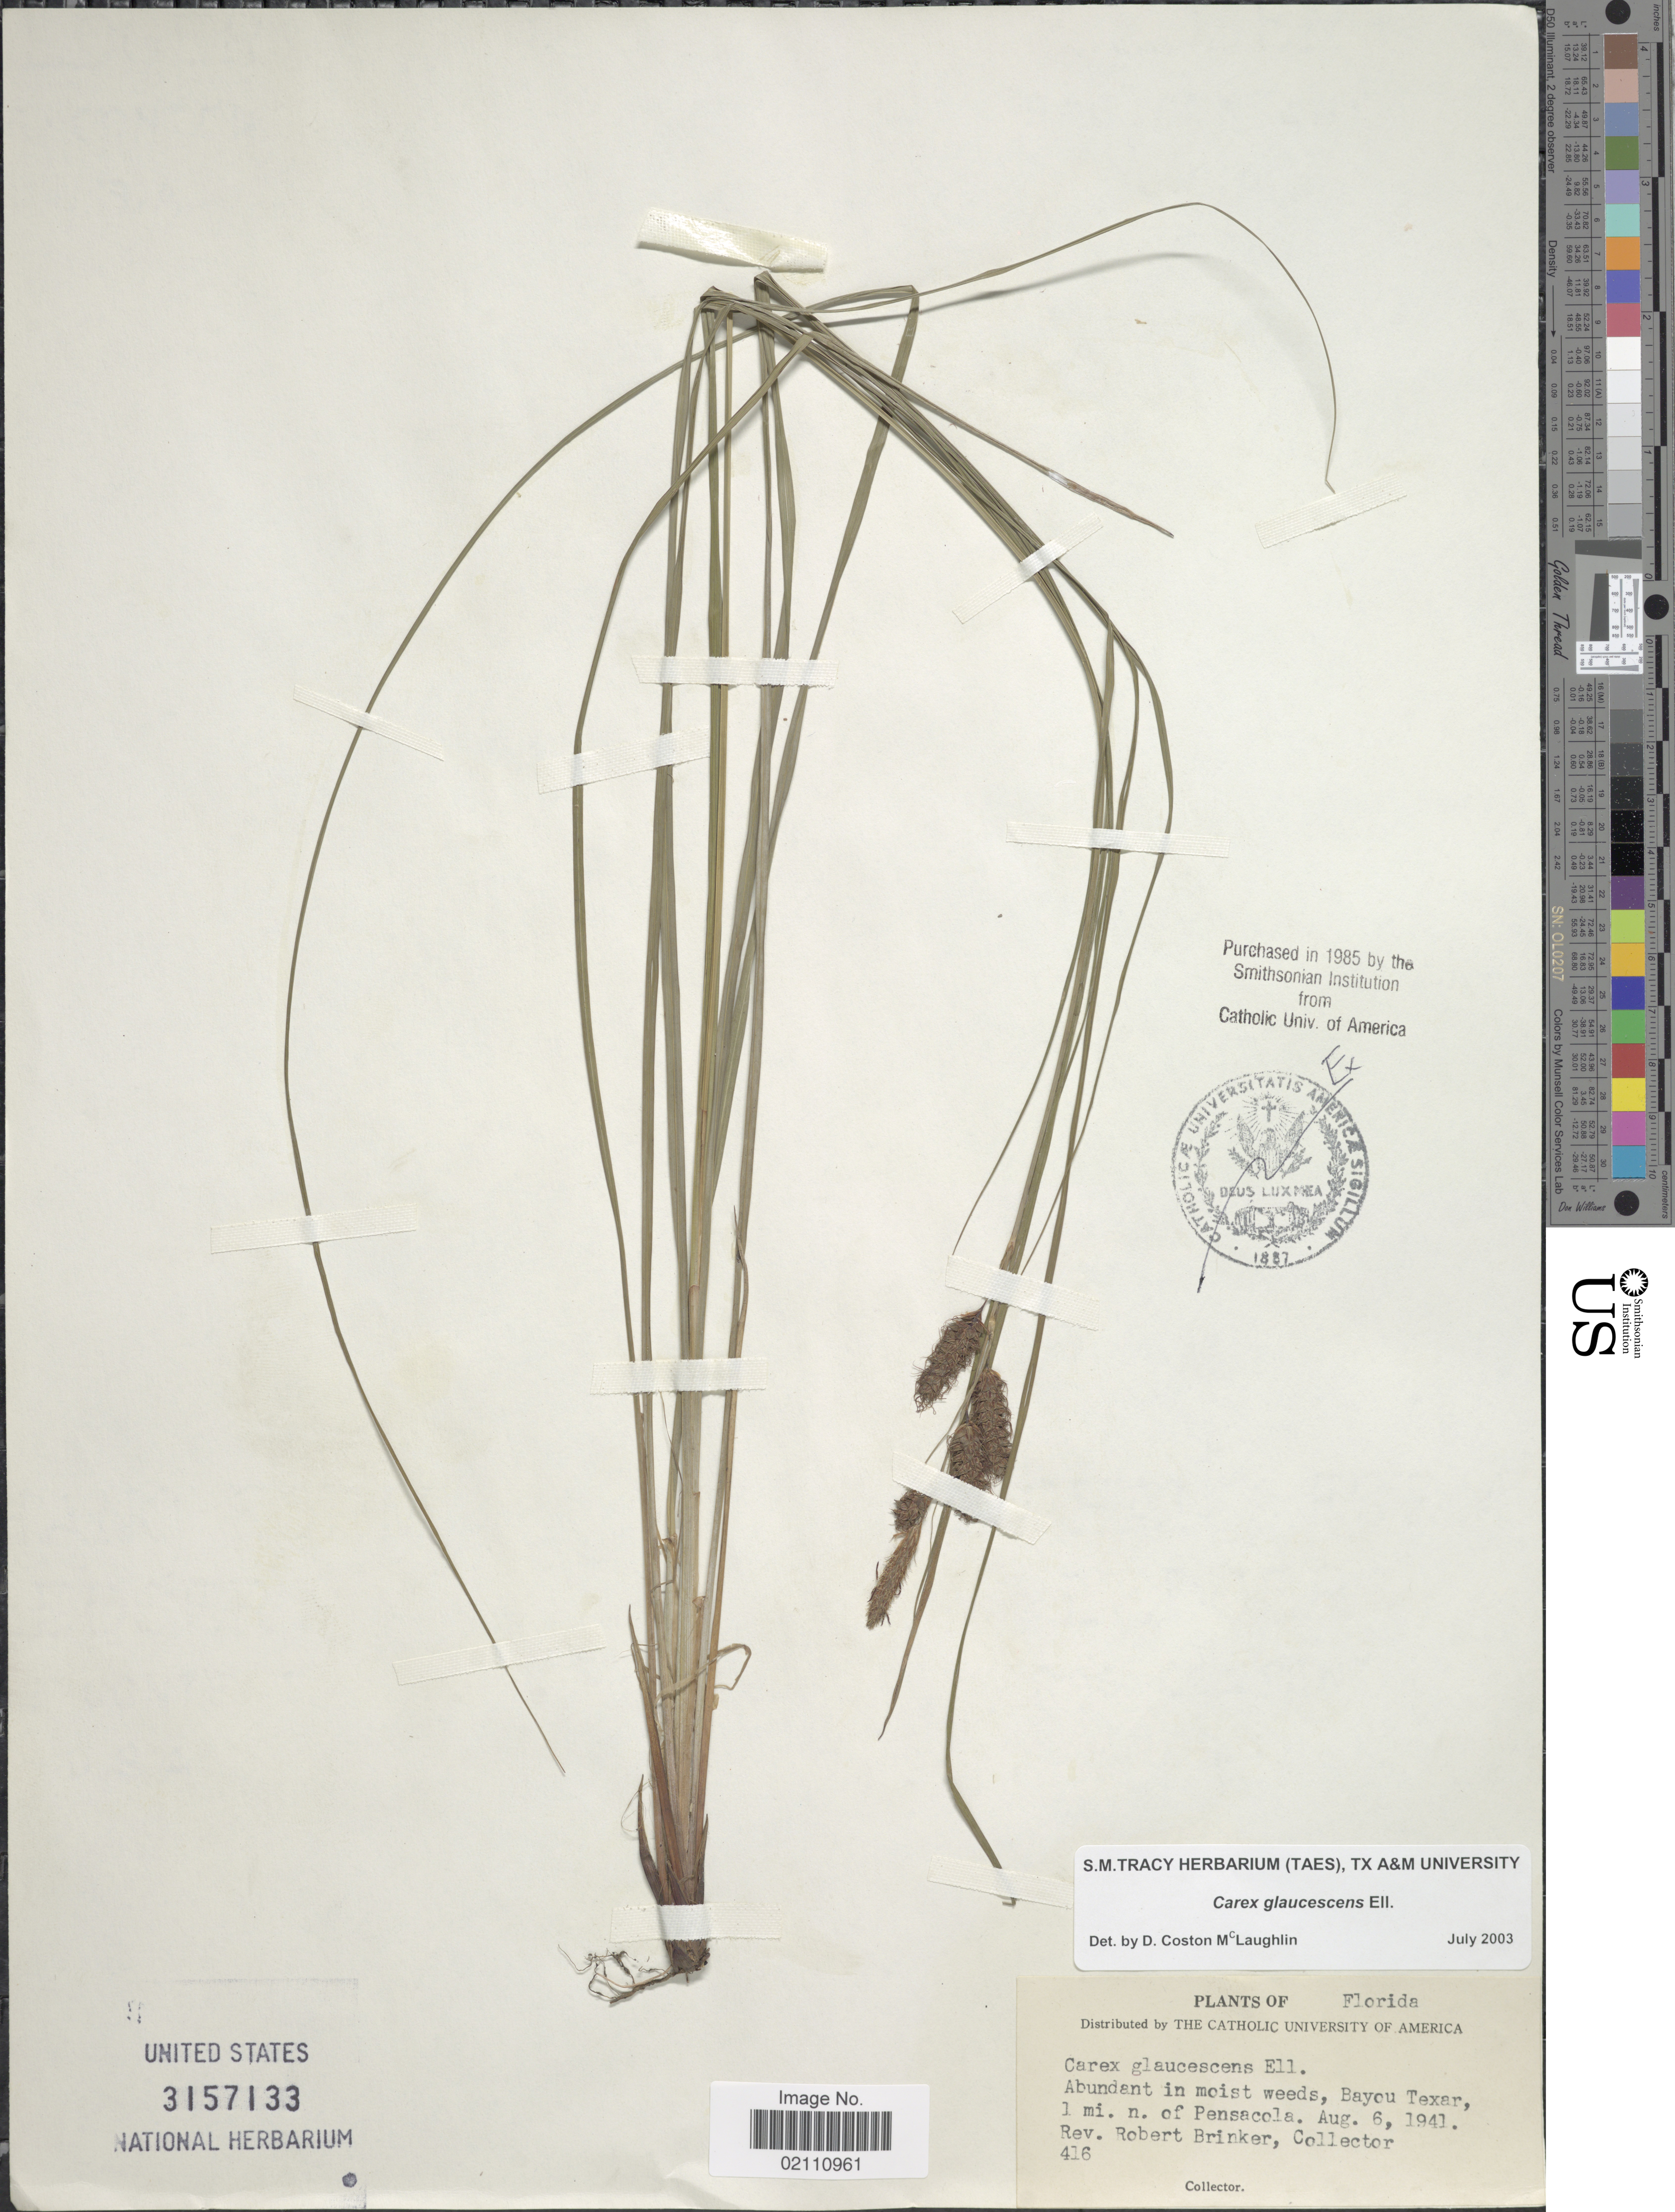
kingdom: Plantae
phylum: Tracheophyta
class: Liliopsida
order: Poales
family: Cyperaceae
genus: Carex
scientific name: Carex glaucescens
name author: Elliott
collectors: R. Brinker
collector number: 416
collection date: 1941-08-06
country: United States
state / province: Florida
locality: Bayou Texar, 1 mi. n. of Pensacola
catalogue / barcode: US 3157133